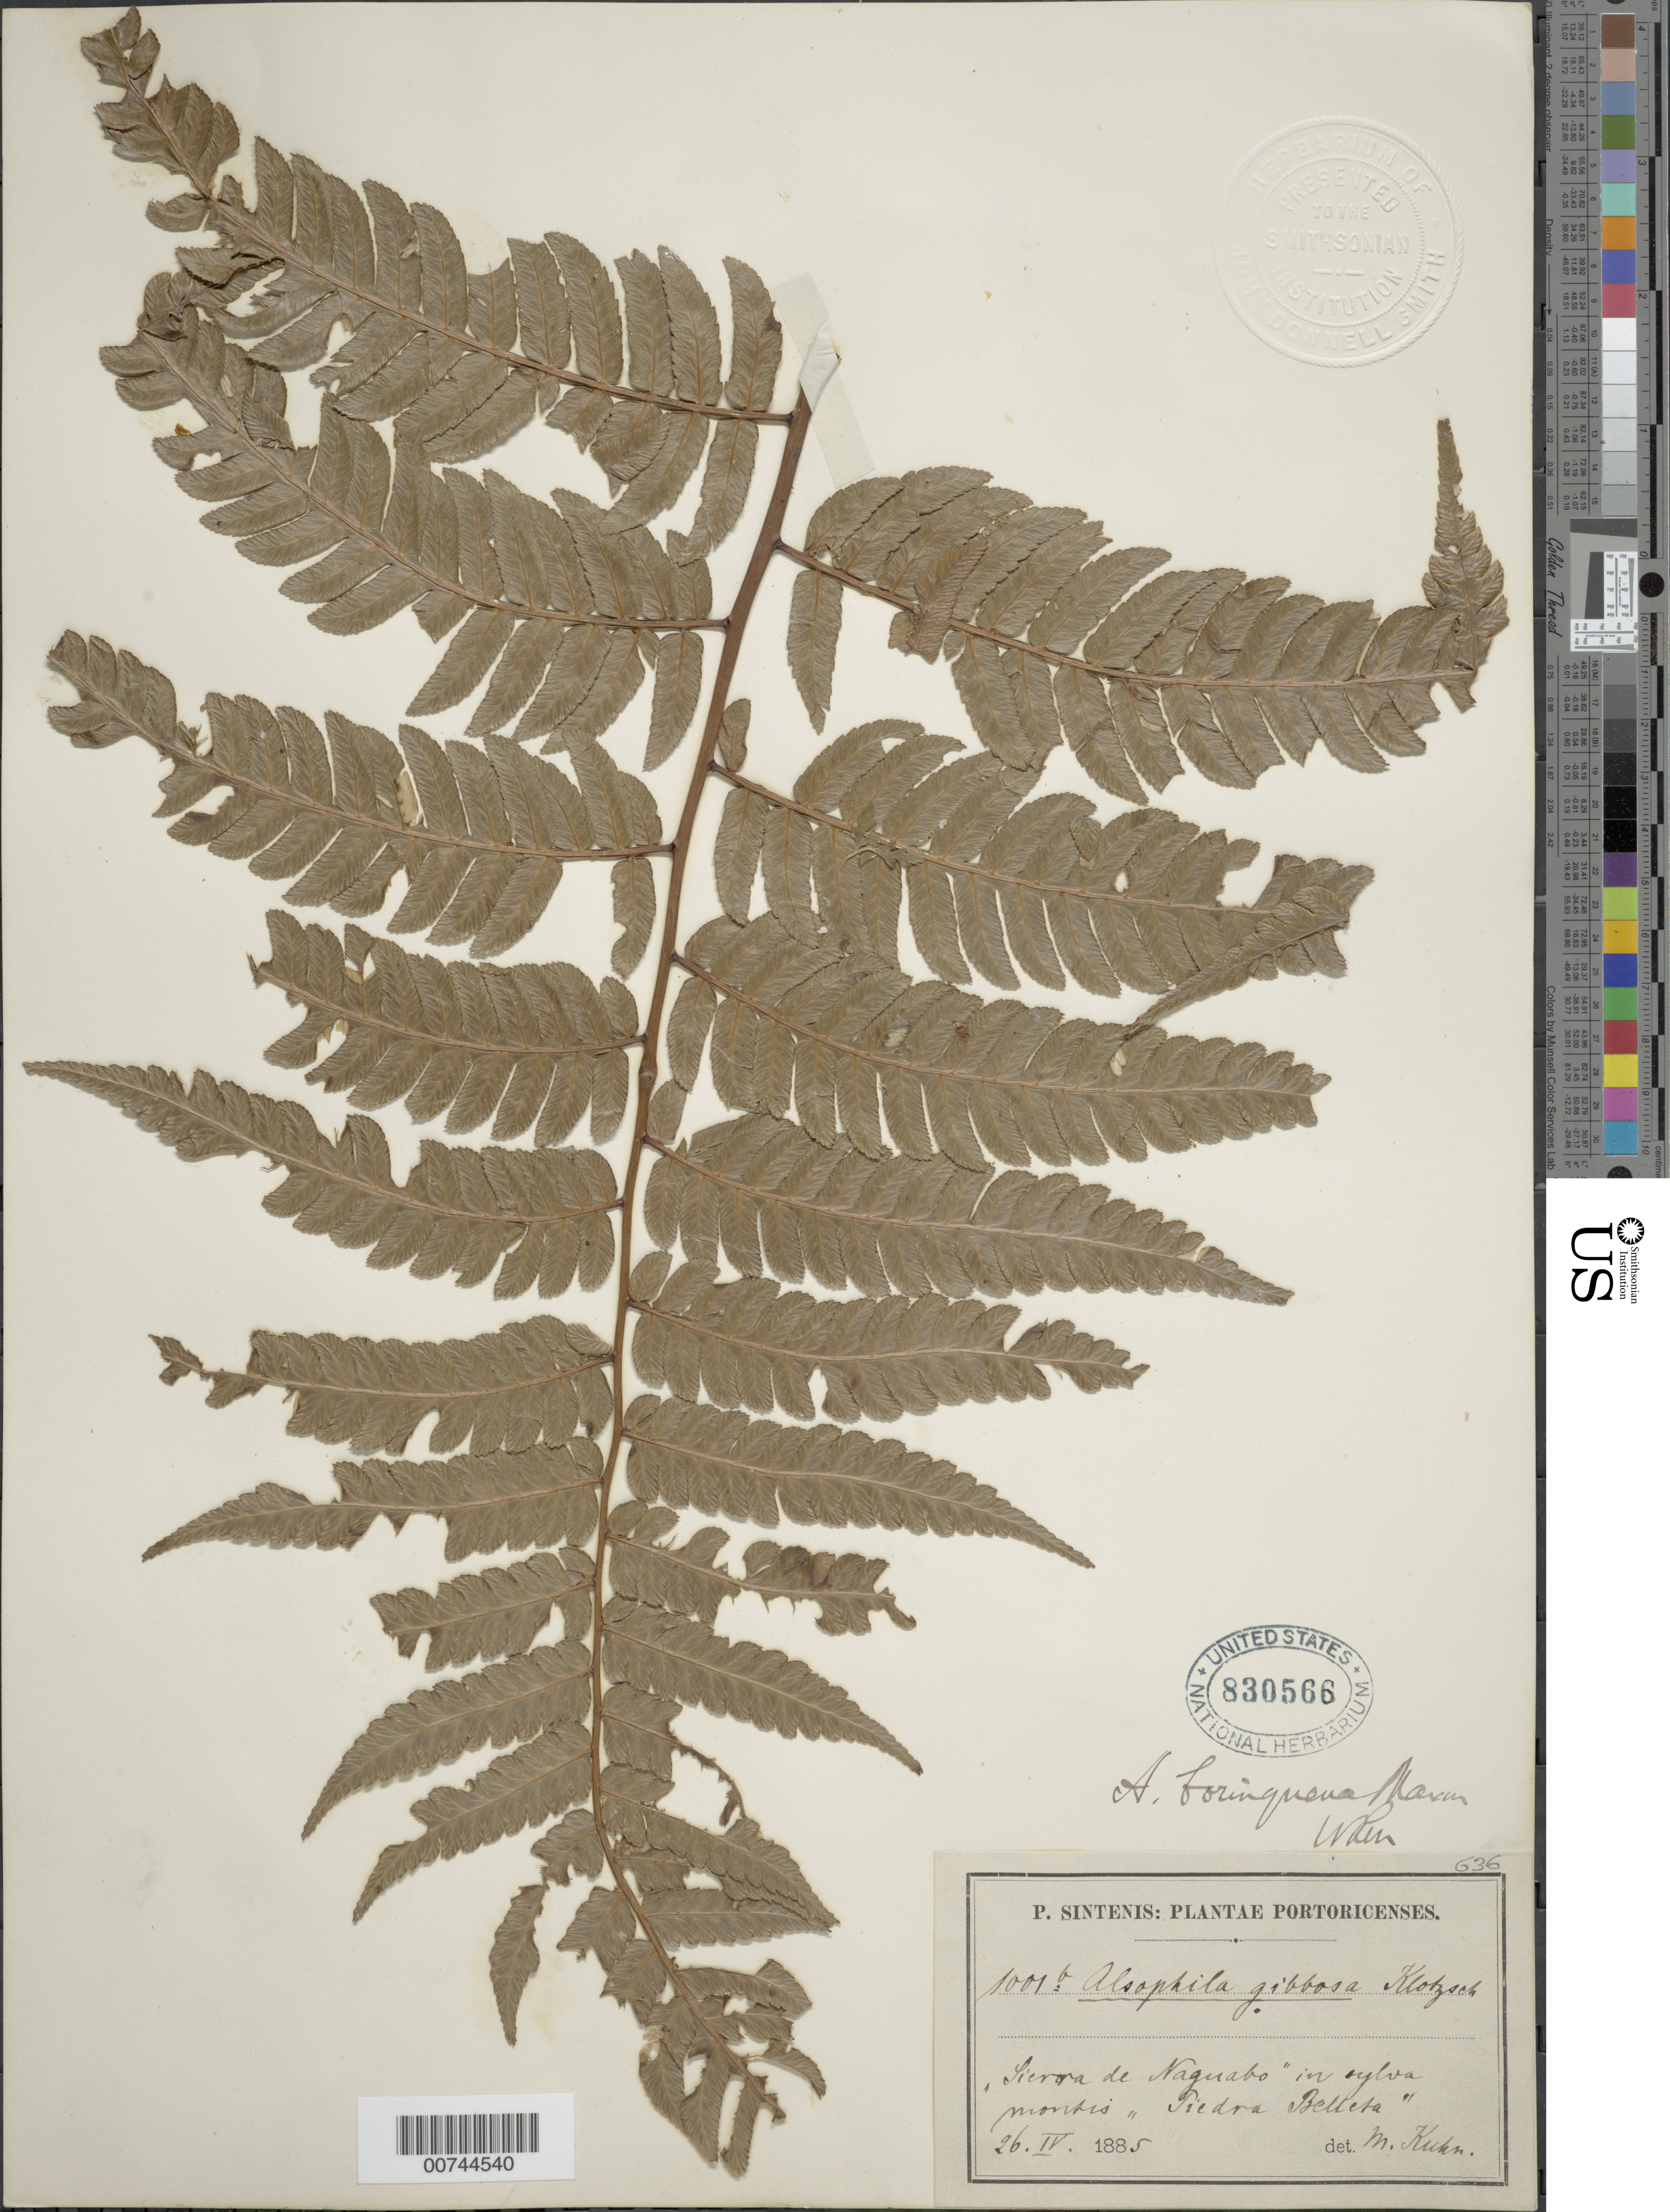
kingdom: Plantae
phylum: Tracheophyta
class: Polypodiopsida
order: Cyatheales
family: Cyatheaceae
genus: Cyathea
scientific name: Cyathea borinquena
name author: (Maxon) Domin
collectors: P. Sintenis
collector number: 1001b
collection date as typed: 26 Apr 1885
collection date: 1885-04-26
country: Puerto Rico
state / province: Naguabo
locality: Sierra de Naguabo in sylvis montis Piedra Belleta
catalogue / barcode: US 830566